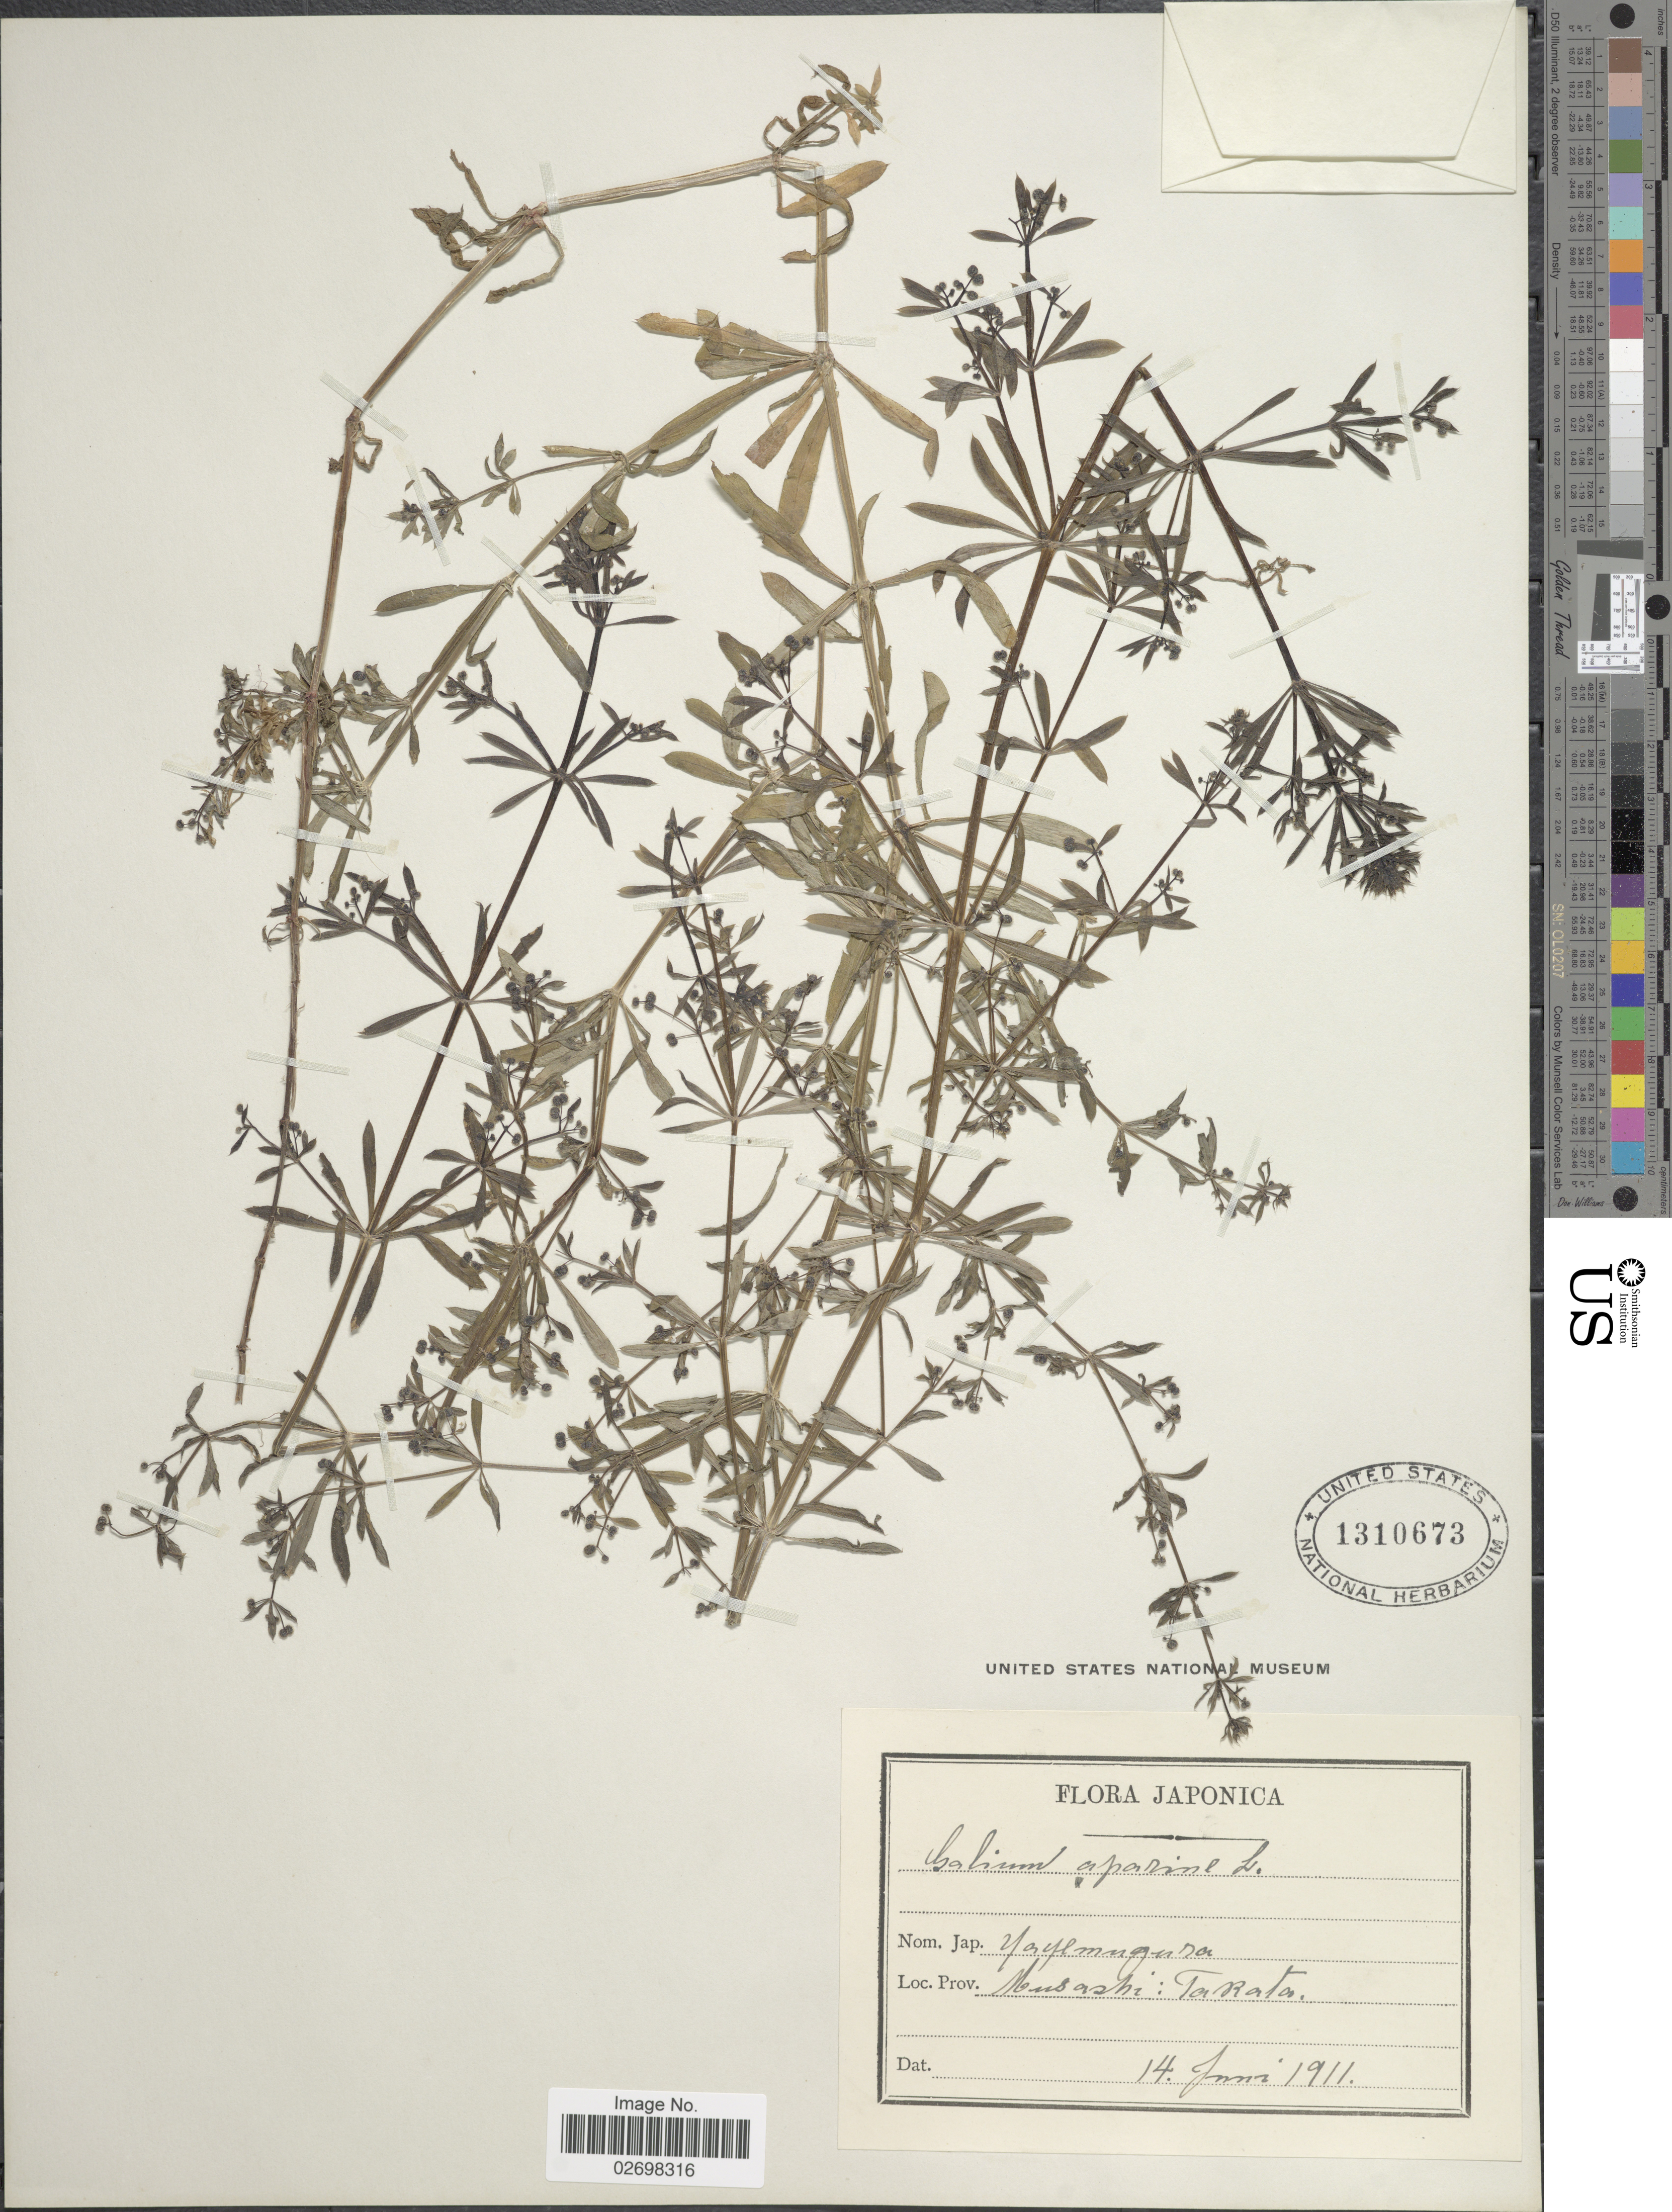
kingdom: Plantae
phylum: Tracheophyta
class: Magnoliopsida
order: Gentianales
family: Rubiaceae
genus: Galium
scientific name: Galium aparine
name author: L.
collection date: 1911-06-14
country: Japan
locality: Musashi, Takata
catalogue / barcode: US 1310673